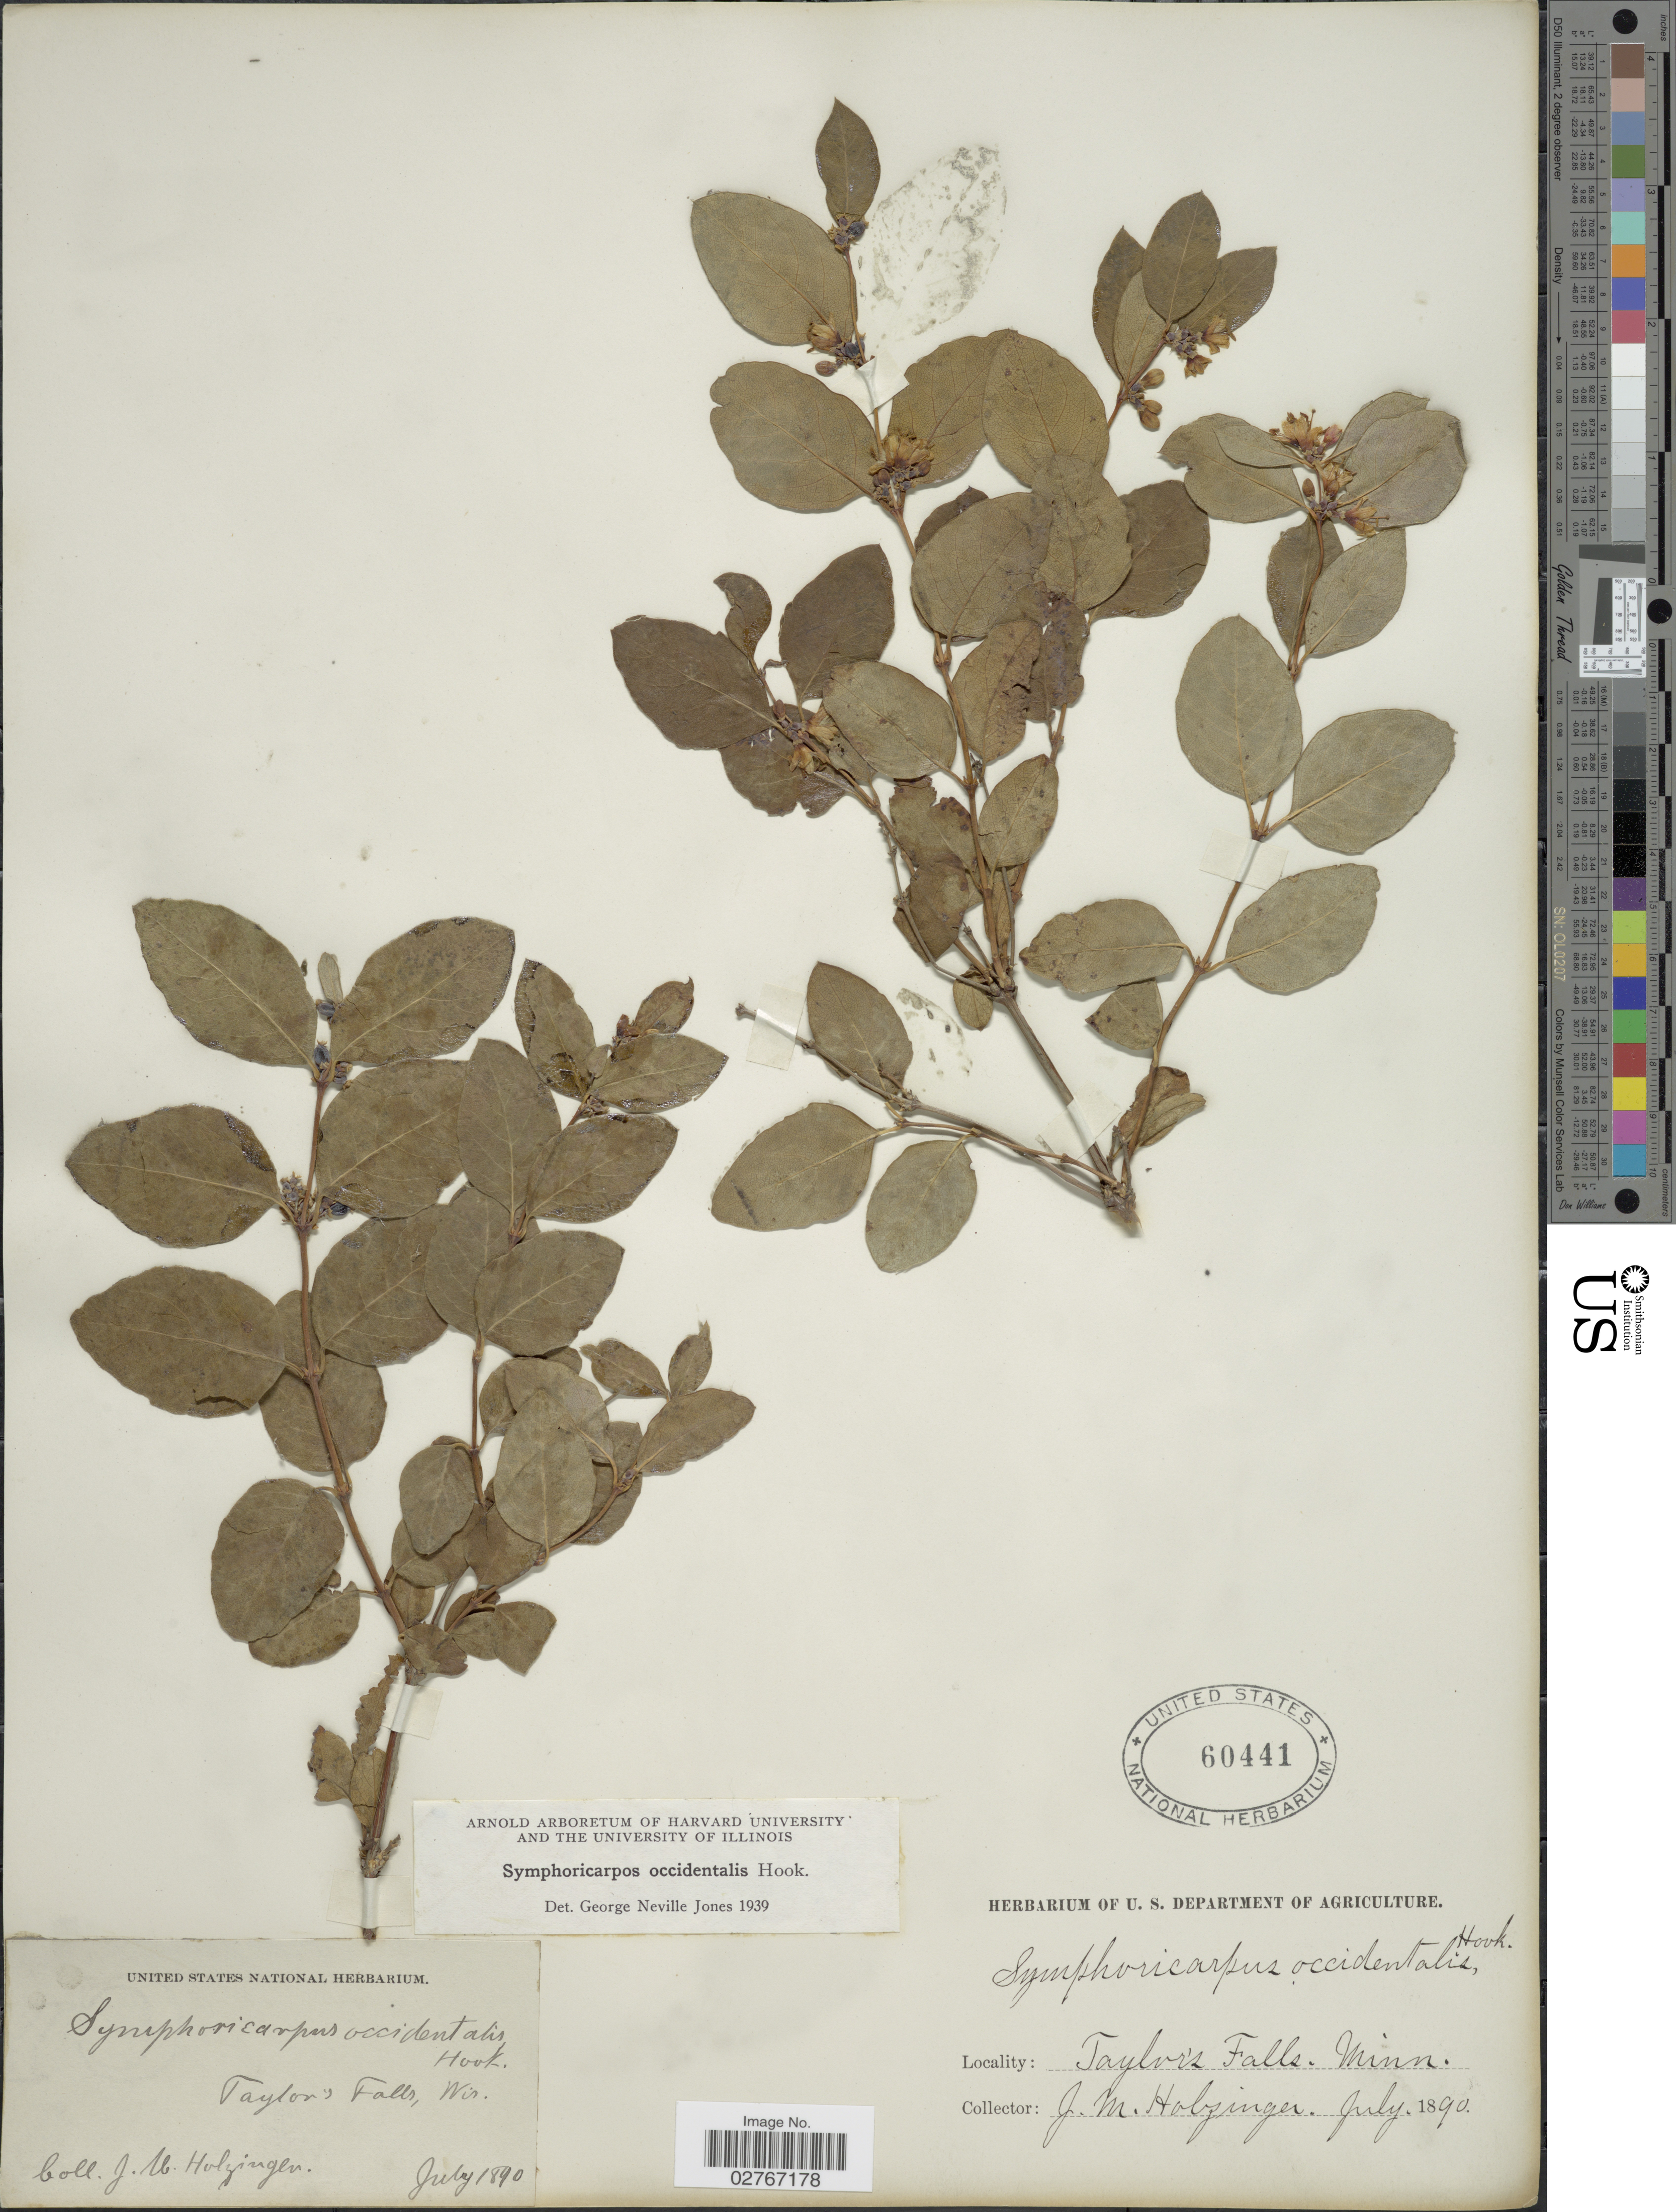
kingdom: Plantae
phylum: Tracheophyta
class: Magnoliopsida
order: Dipsacales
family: Caprifoliaceae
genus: Symphoricarpos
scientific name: Symphoricarpos occidentalis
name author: (R. Br.) Hook.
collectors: J. M. Holzinger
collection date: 1890-07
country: United States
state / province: Minnesota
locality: Taylor's Falls, Wis, Minn.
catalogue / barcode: US 60441